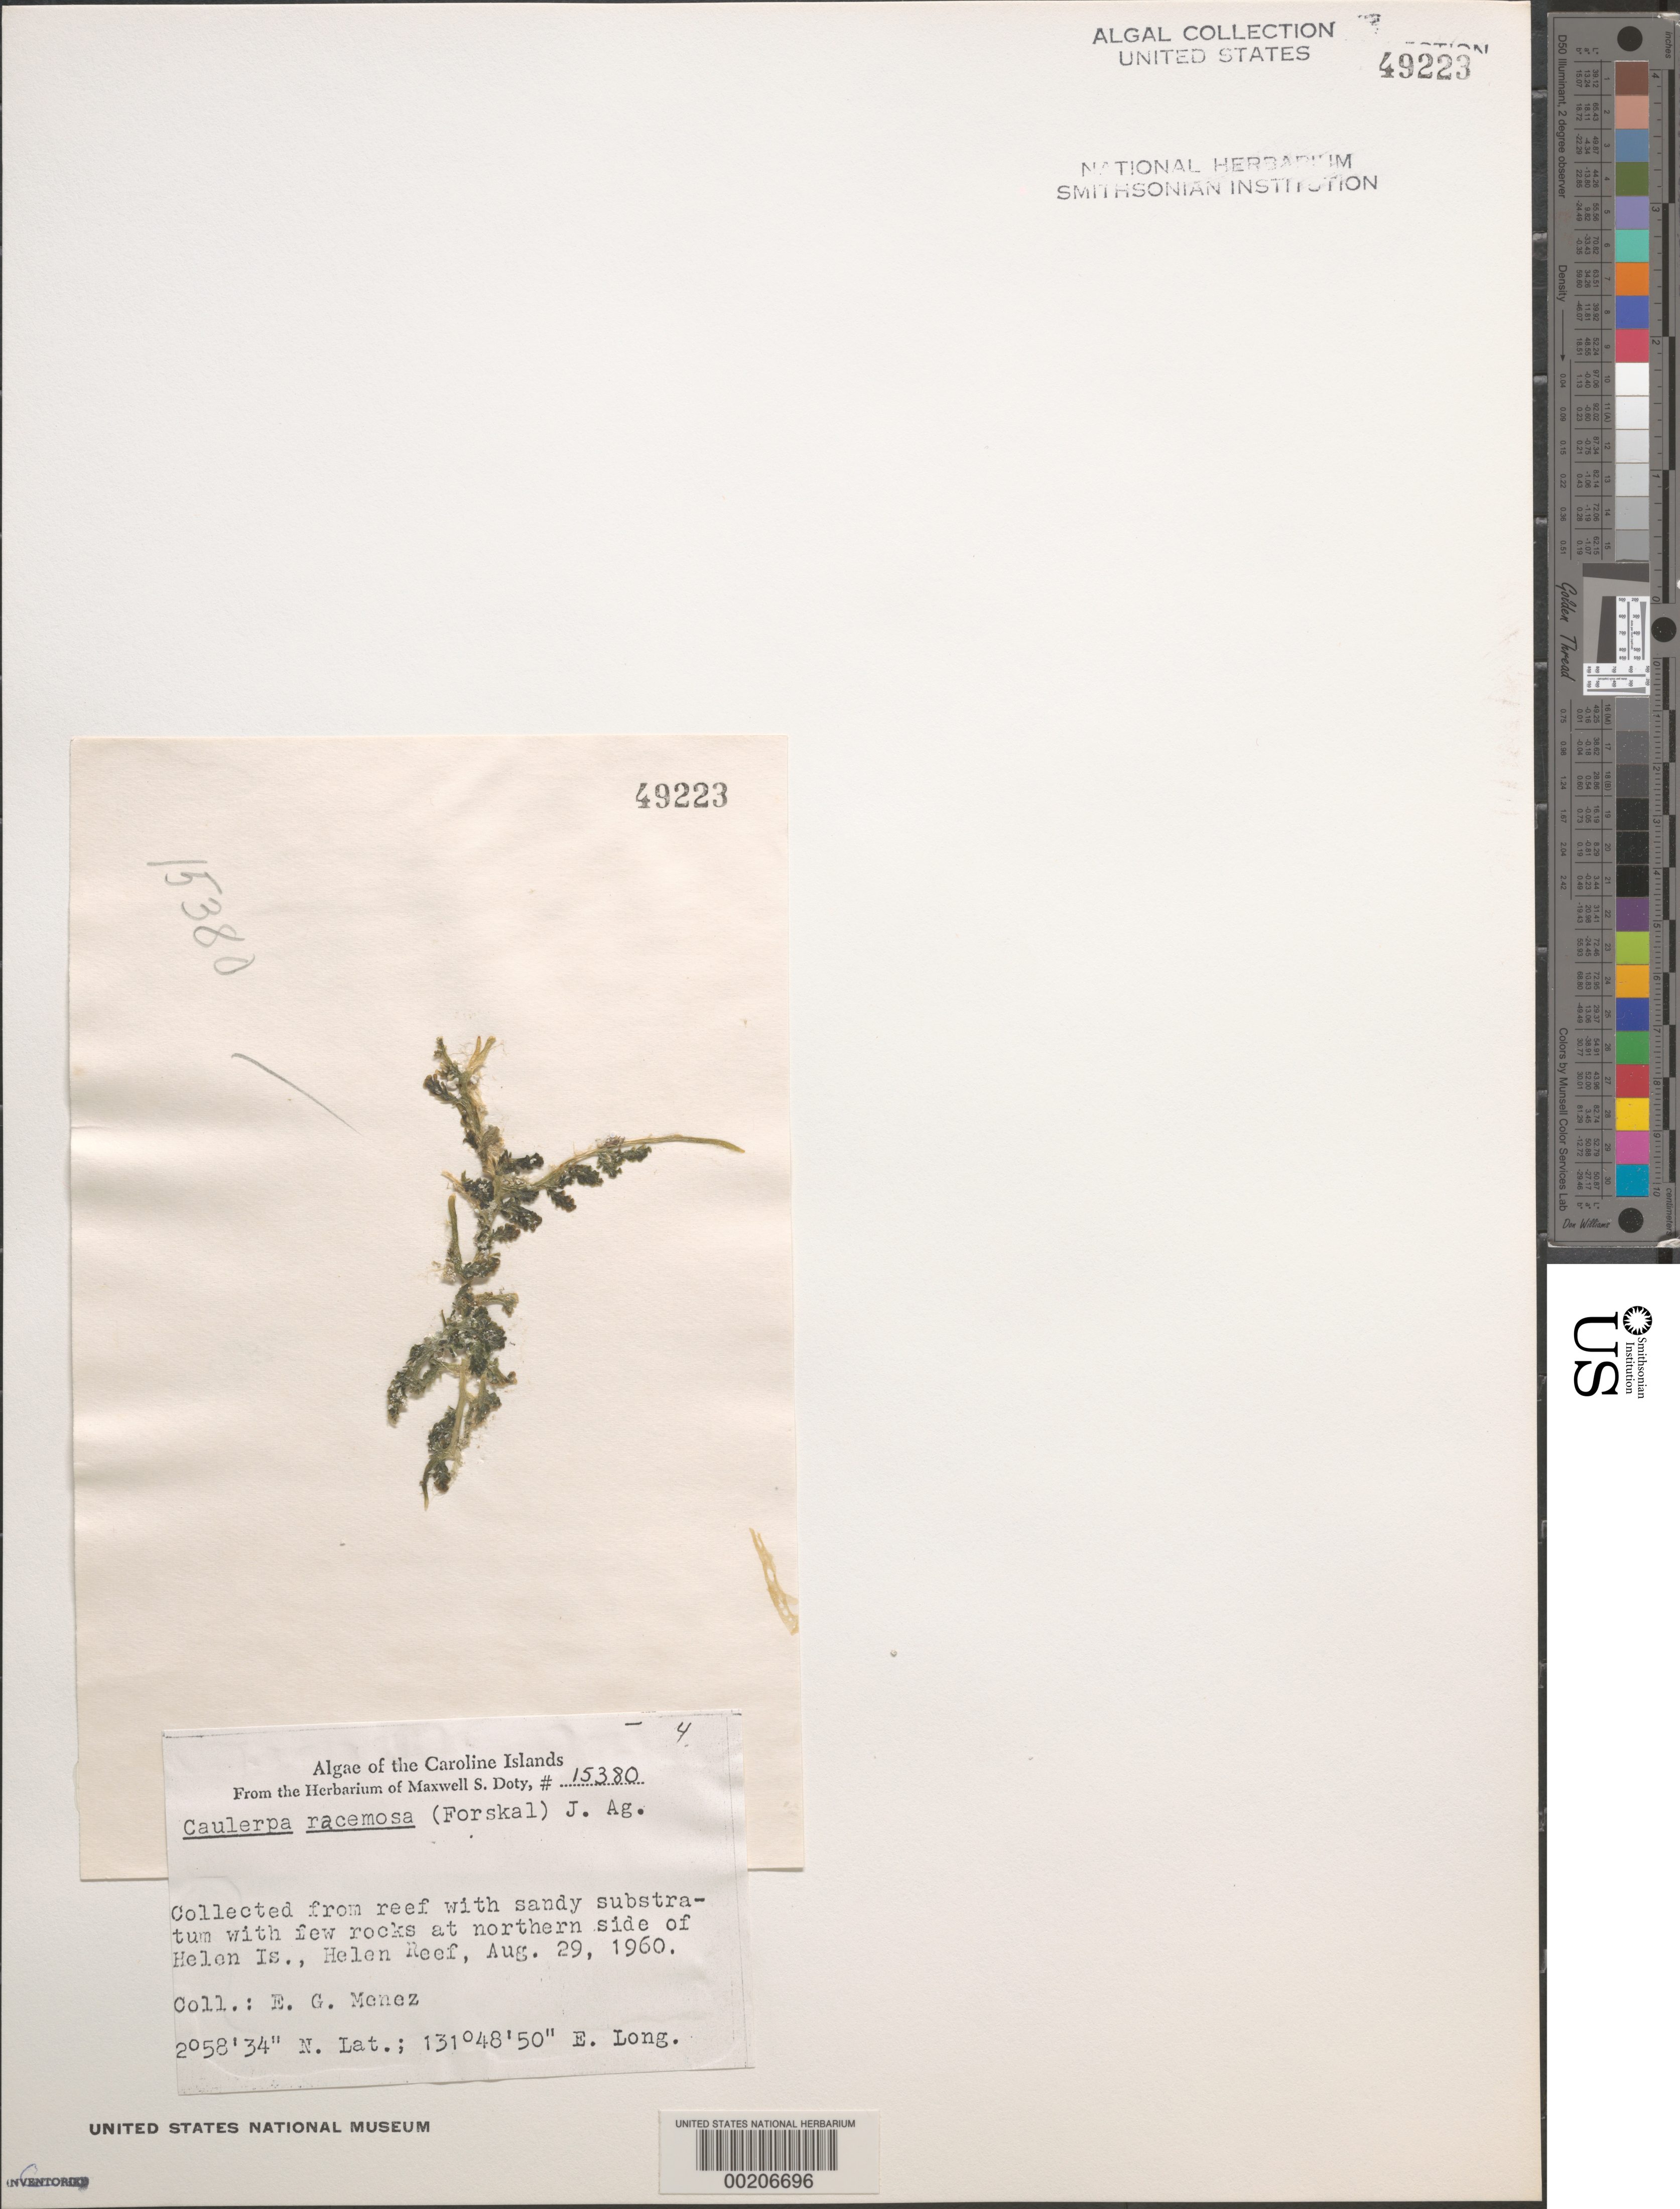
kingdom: Plantae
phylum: Chlorophyta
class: Ulvophyceae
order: Bryopsidales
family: Caulerpaceae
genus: Caulerpa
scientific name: Caulerpa racemosa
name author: (Forssk.) J. Agardh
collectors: Meñez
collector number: MSD 15380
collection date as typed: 29 Aug 1960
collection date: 1960-08-29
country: Palau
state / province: Belau Outliers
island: Helen Atoll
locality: Helen Reef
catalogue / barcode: US 49223